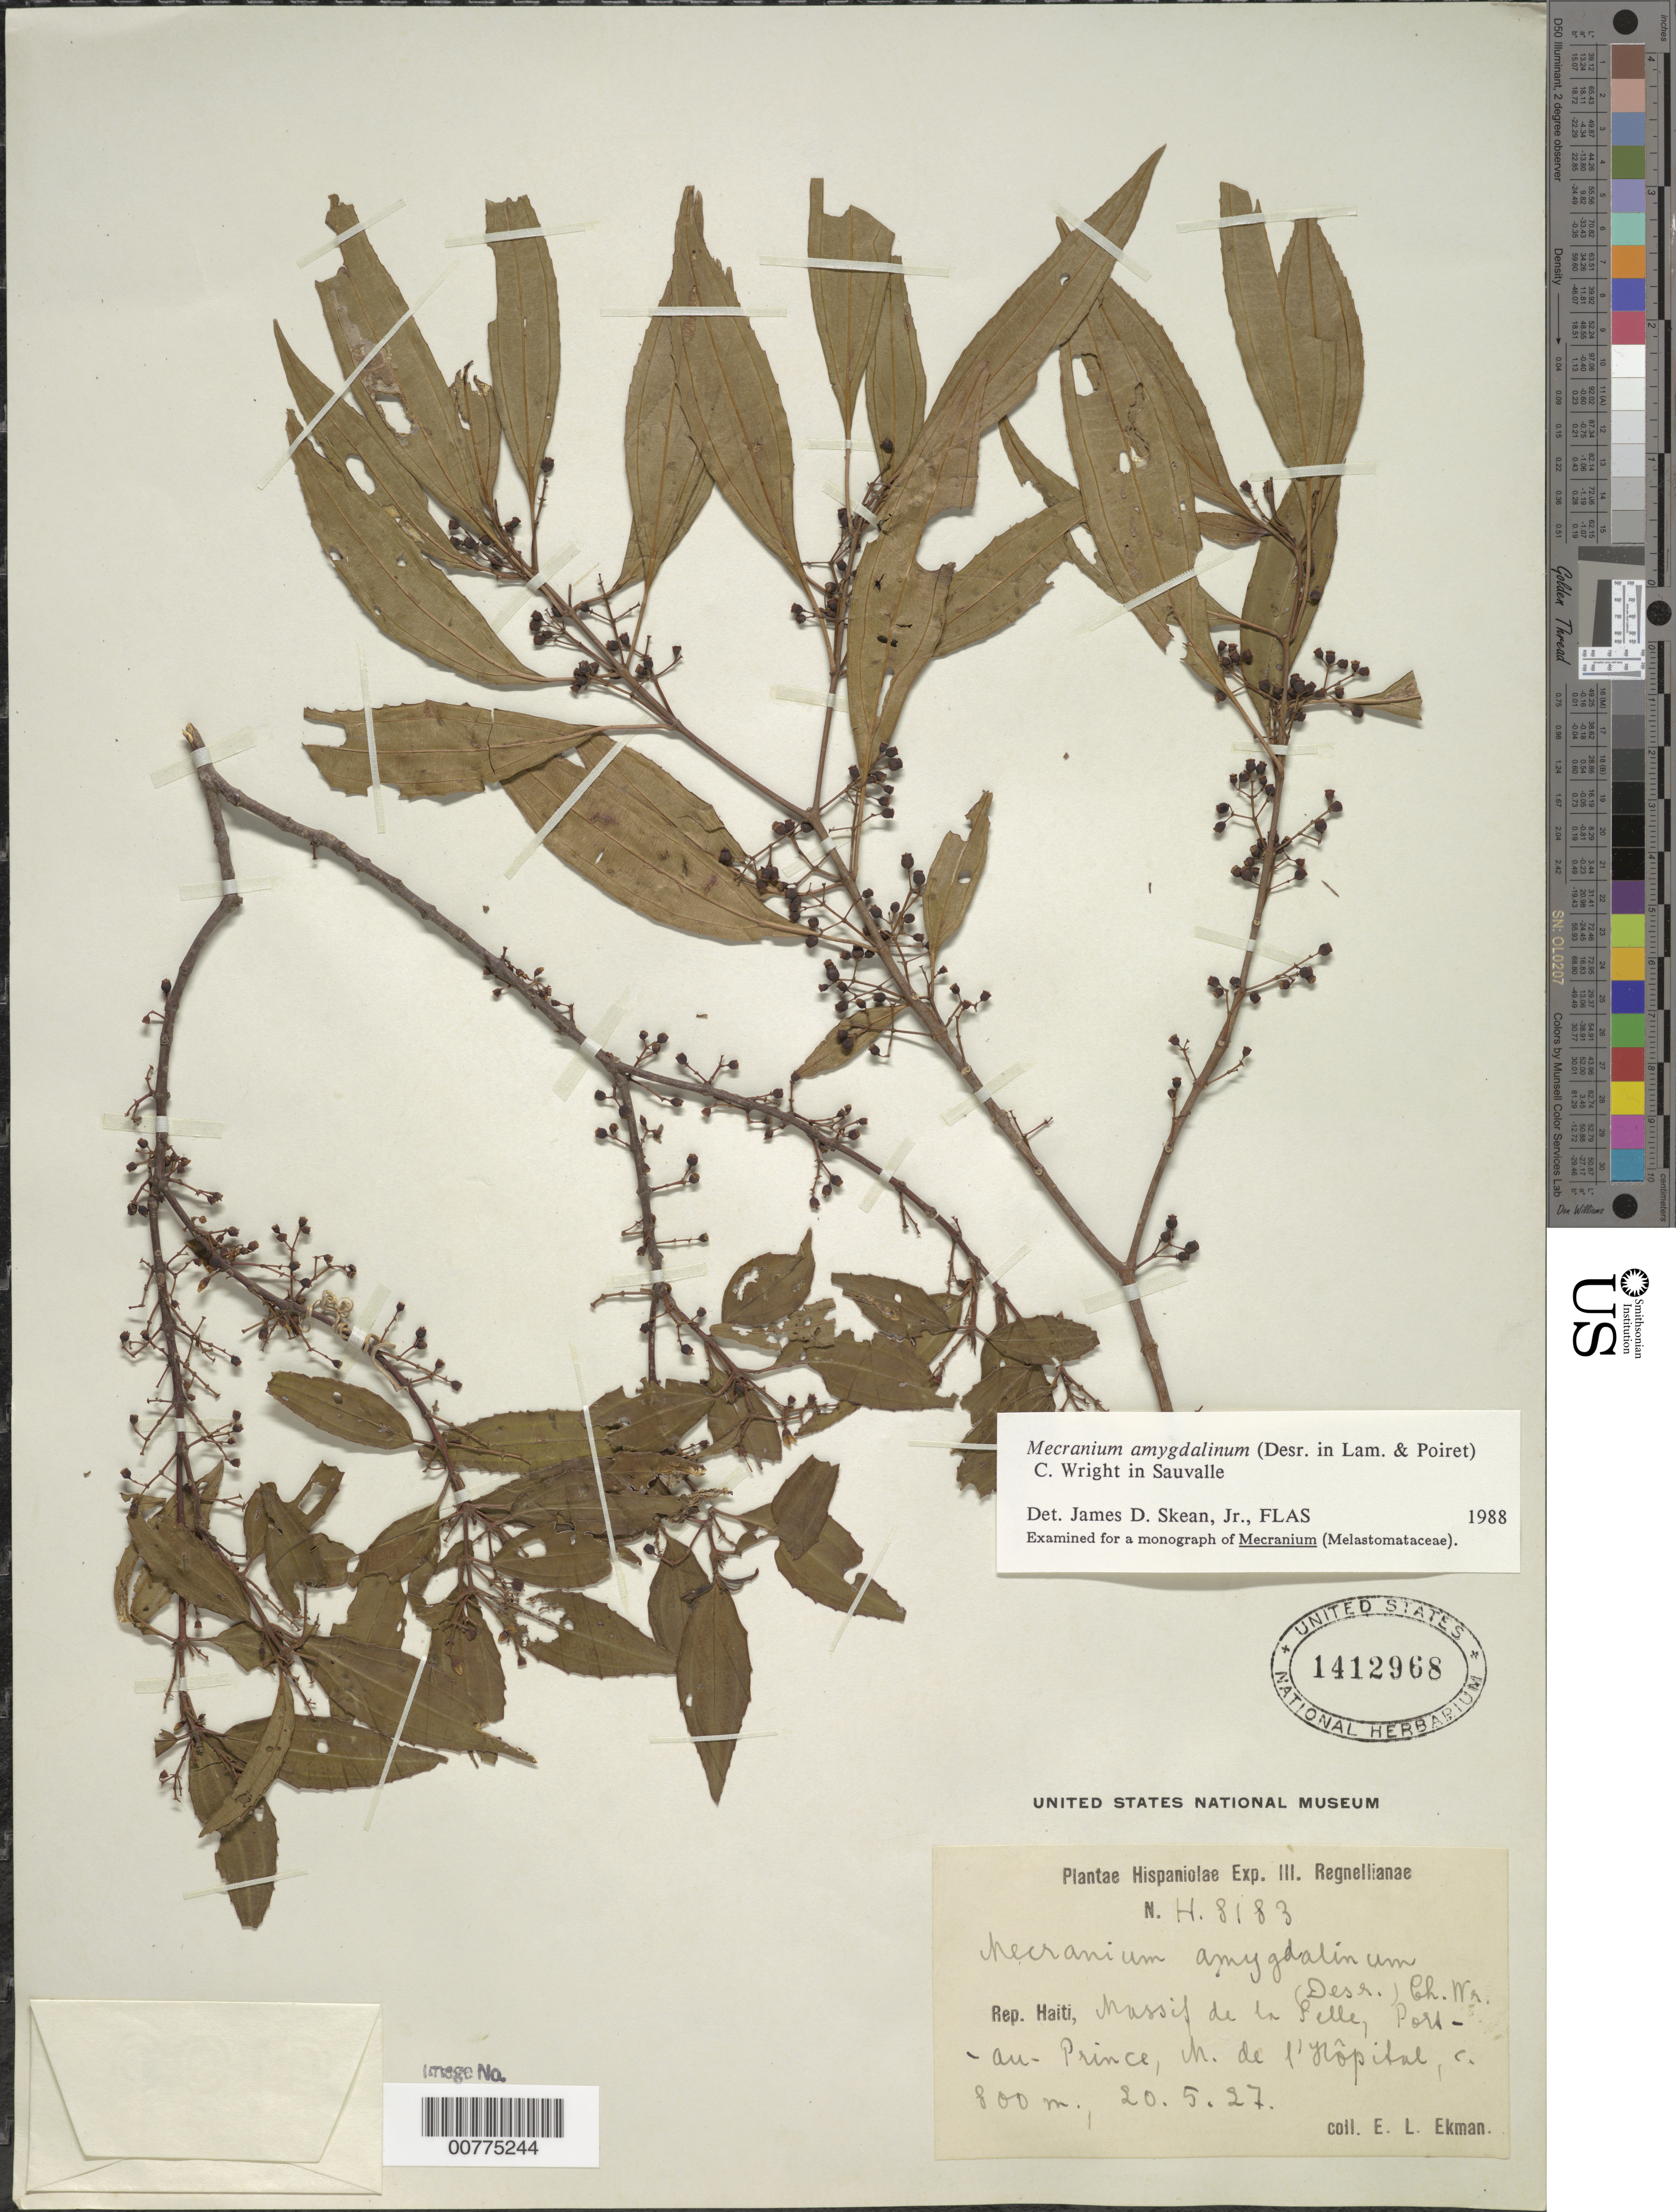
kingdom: Plantae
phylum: Tracheophyta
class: Magnoliopsida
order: Myrtales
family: Melastomataceae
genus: Mecranium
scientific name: Mecranium amygdalinum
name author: (Desr.) C. Wright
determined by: Skean, J. D., Jr.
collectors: E. L. Ekman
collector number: H 8183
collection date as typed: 20 May 1927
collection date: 1927-05-20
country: Haiti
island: Hispaniola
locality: Massif de la Selle, Port-au-Prince, M. de l'Hôpital.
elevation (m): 800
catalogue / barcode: US 1412968